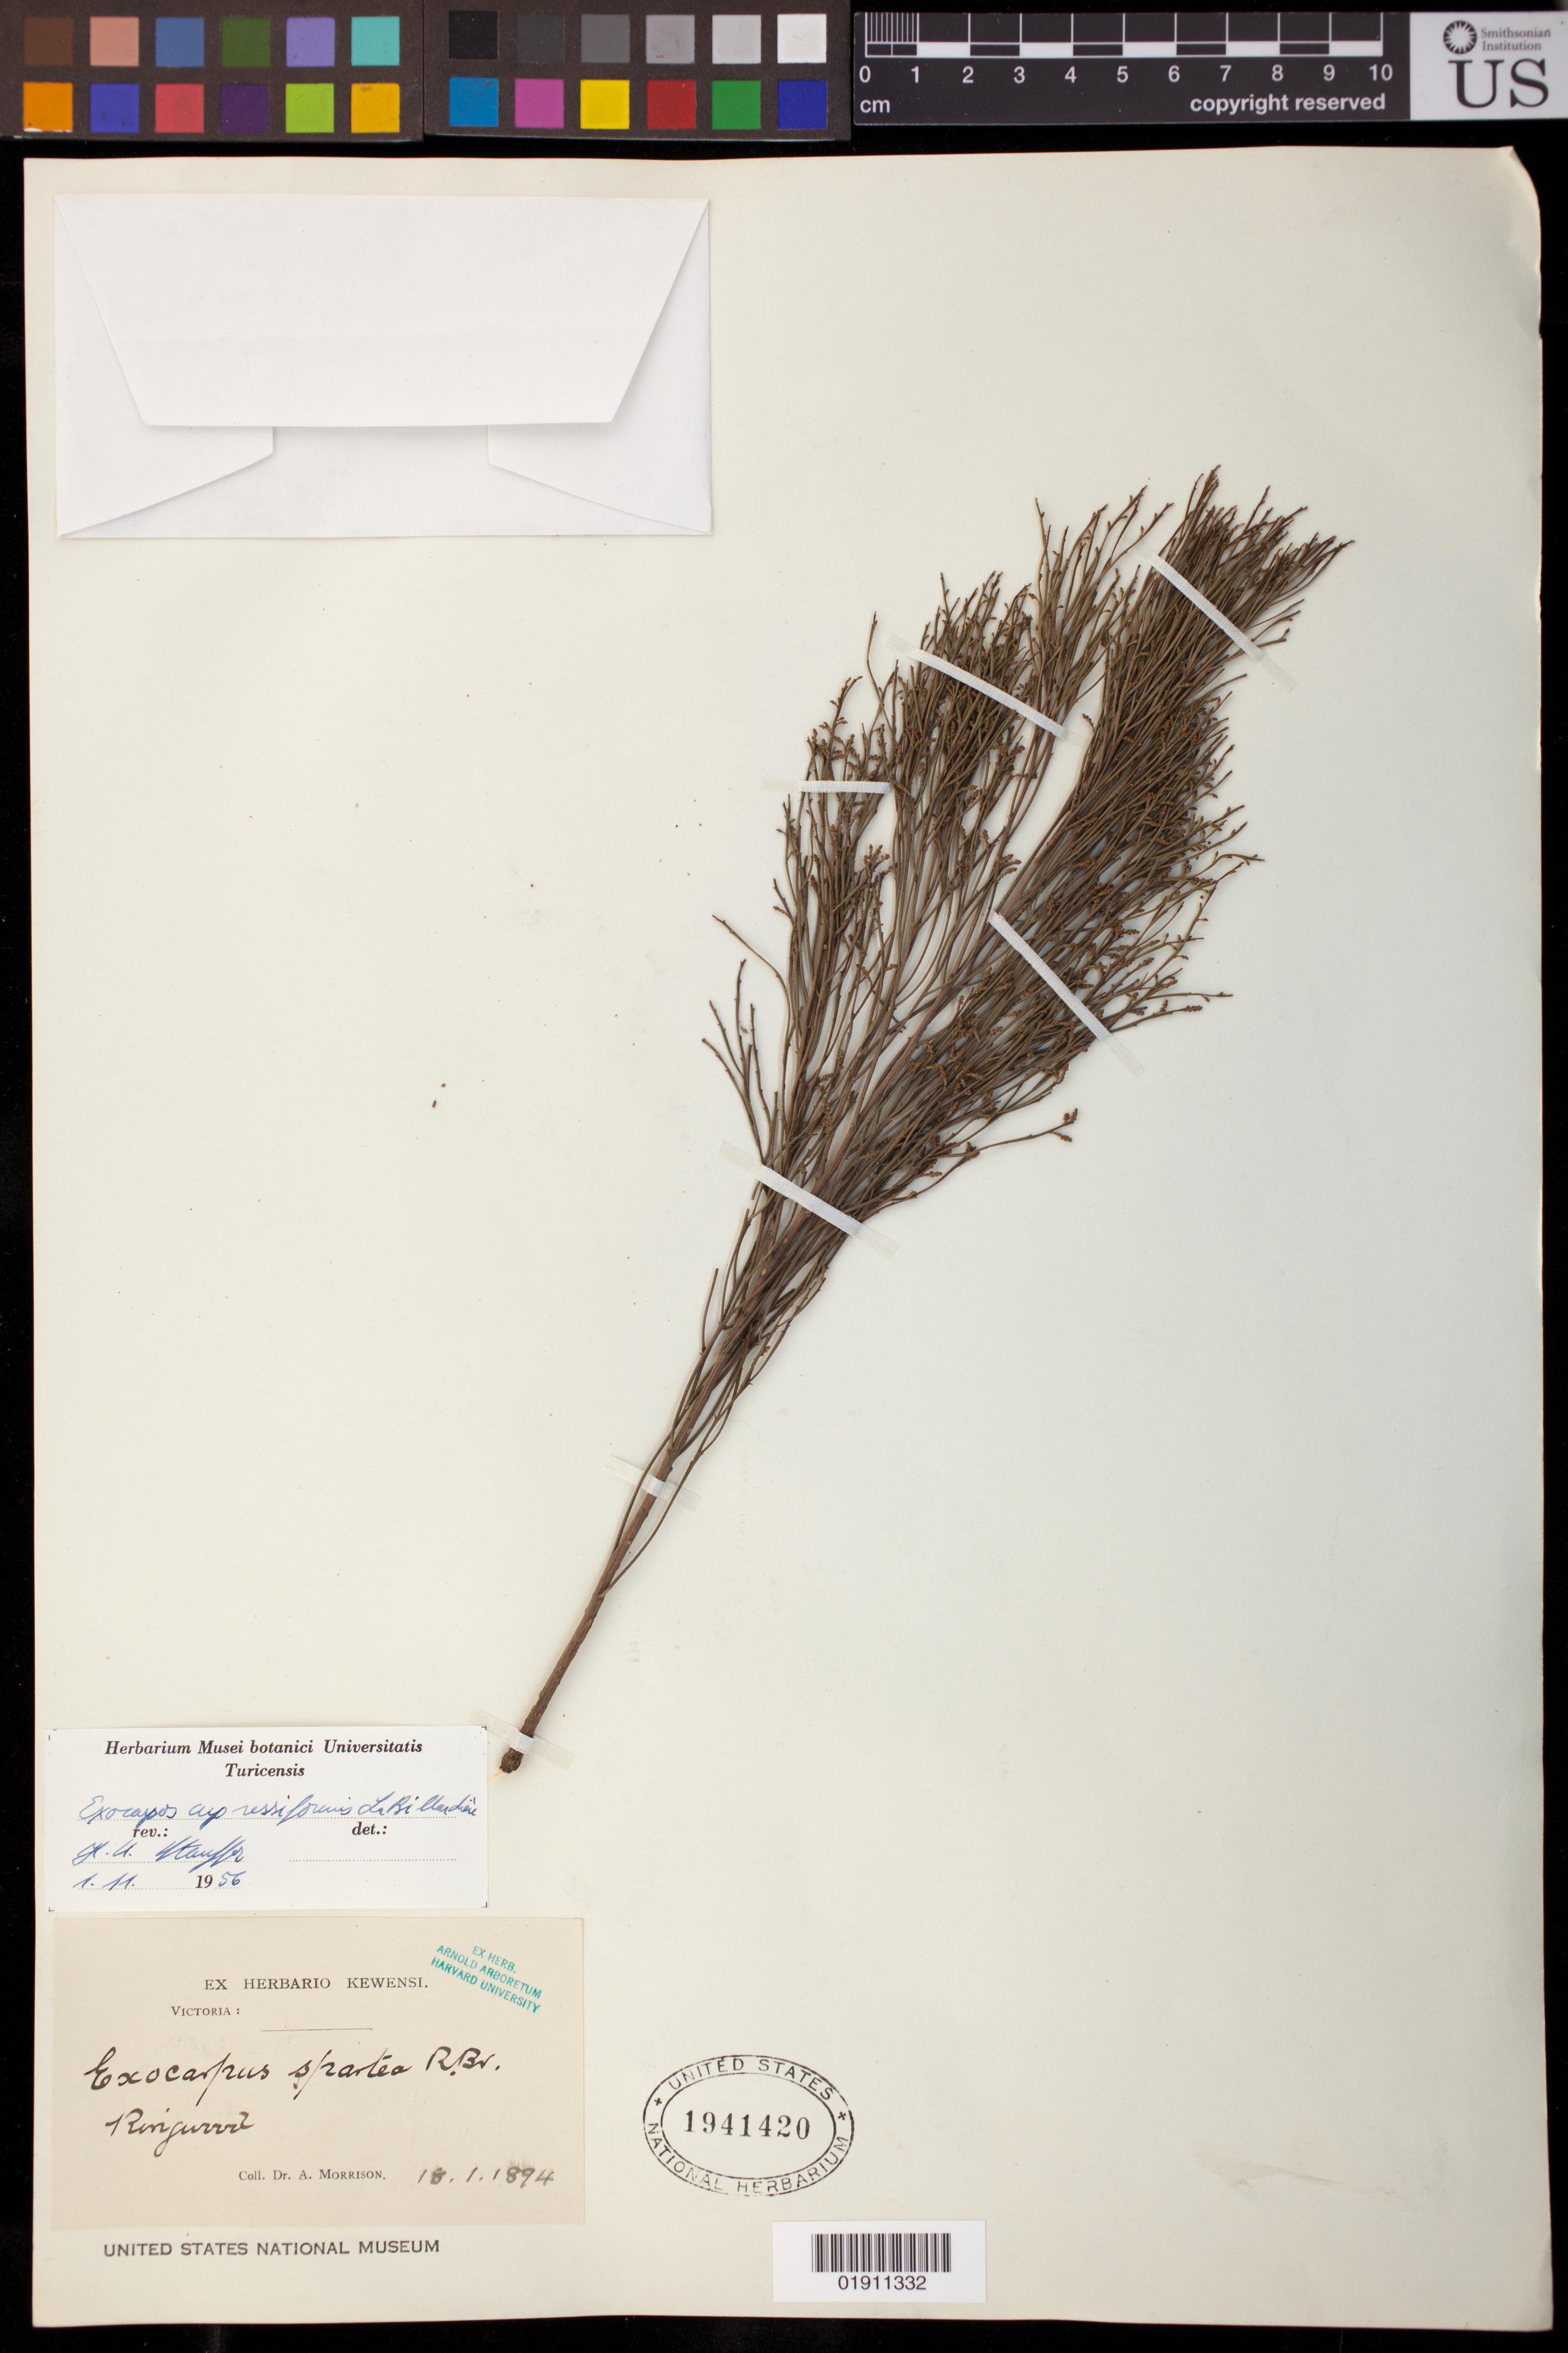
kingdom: Plantae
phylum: Tracheophyta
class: Magnoliopsida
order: Santalales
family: Santalaceae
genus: Exocarpos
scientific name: Exocarpos cupressiformis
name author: Labill.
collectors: A. Morrison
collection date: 1894-01-18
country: Australia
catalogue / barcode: US 1941420